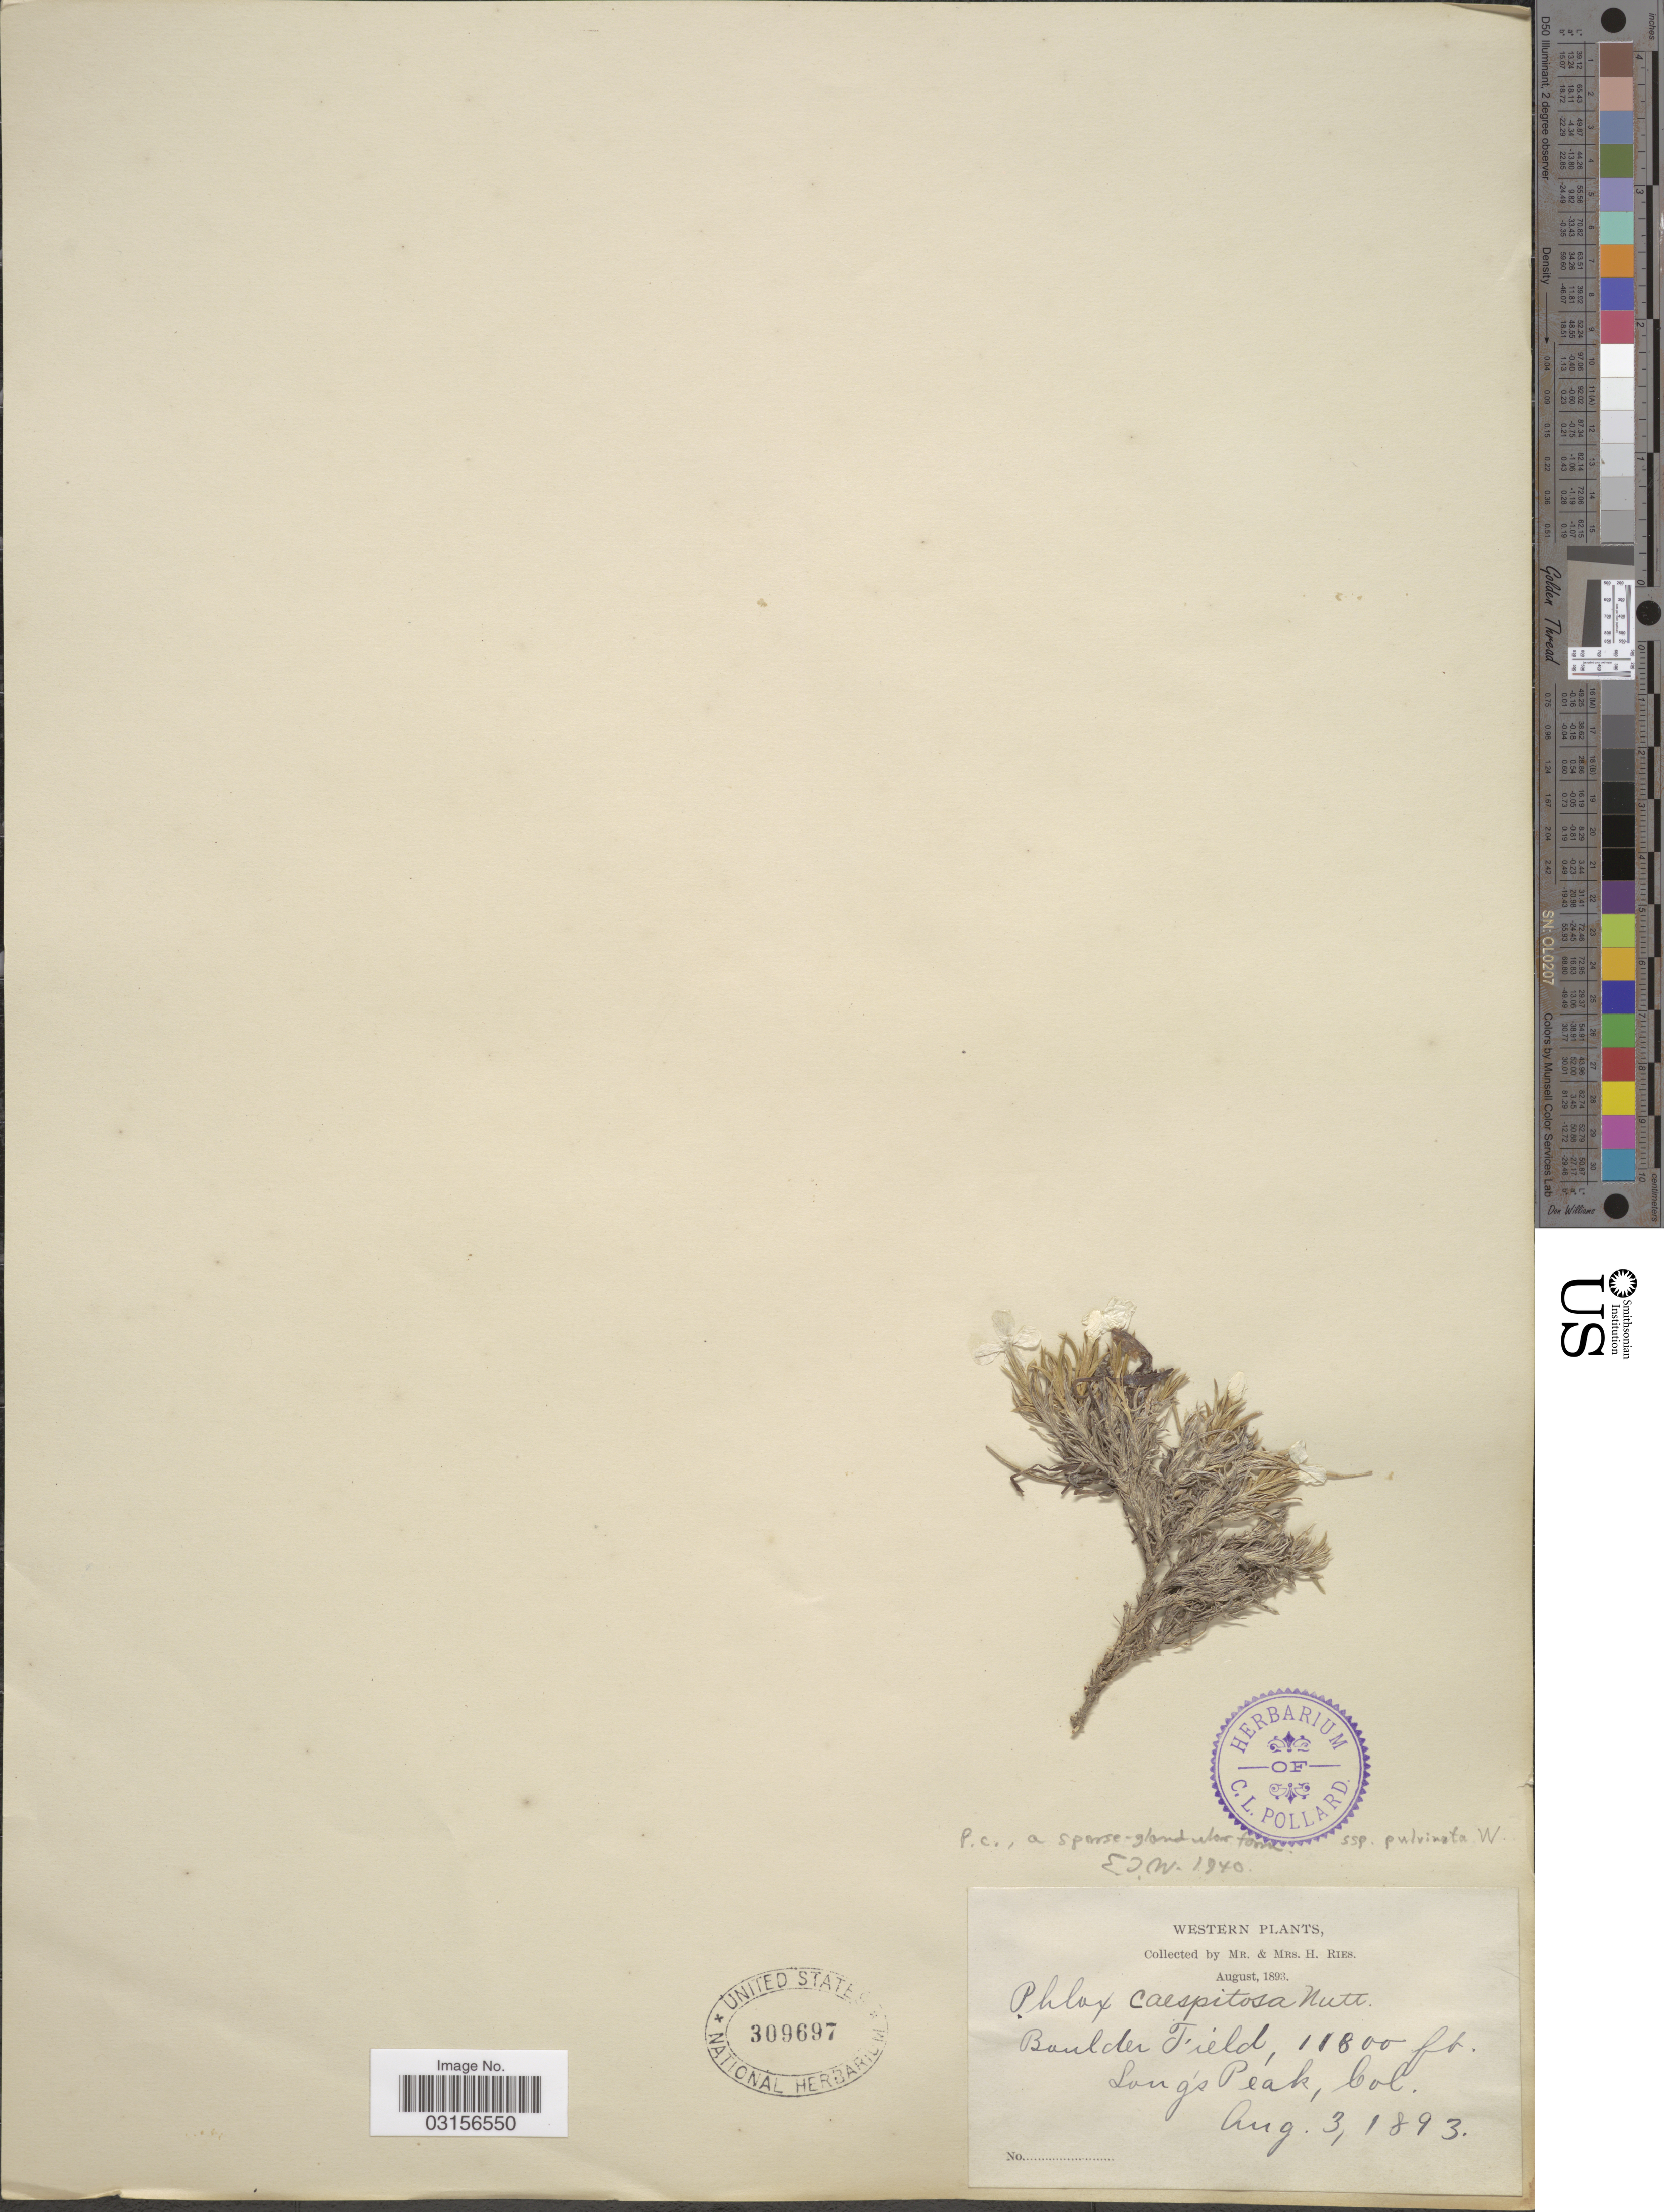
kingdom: Plantae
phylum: Tracheophyta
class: Magnoliopsida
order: Ericales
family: Polemoniaceae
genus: Phlox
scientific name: Phlox condensata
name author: (A. Gray) E.E. Nelson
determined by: Mayfield, M. H.; Ferguson, C. J.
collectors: H. Ries & H. Ries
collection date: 1893-08-03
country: United States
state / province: Colorado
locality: Western. Boulder Field, Long's Peak, Col.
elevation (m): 3597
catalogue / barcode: US 309697